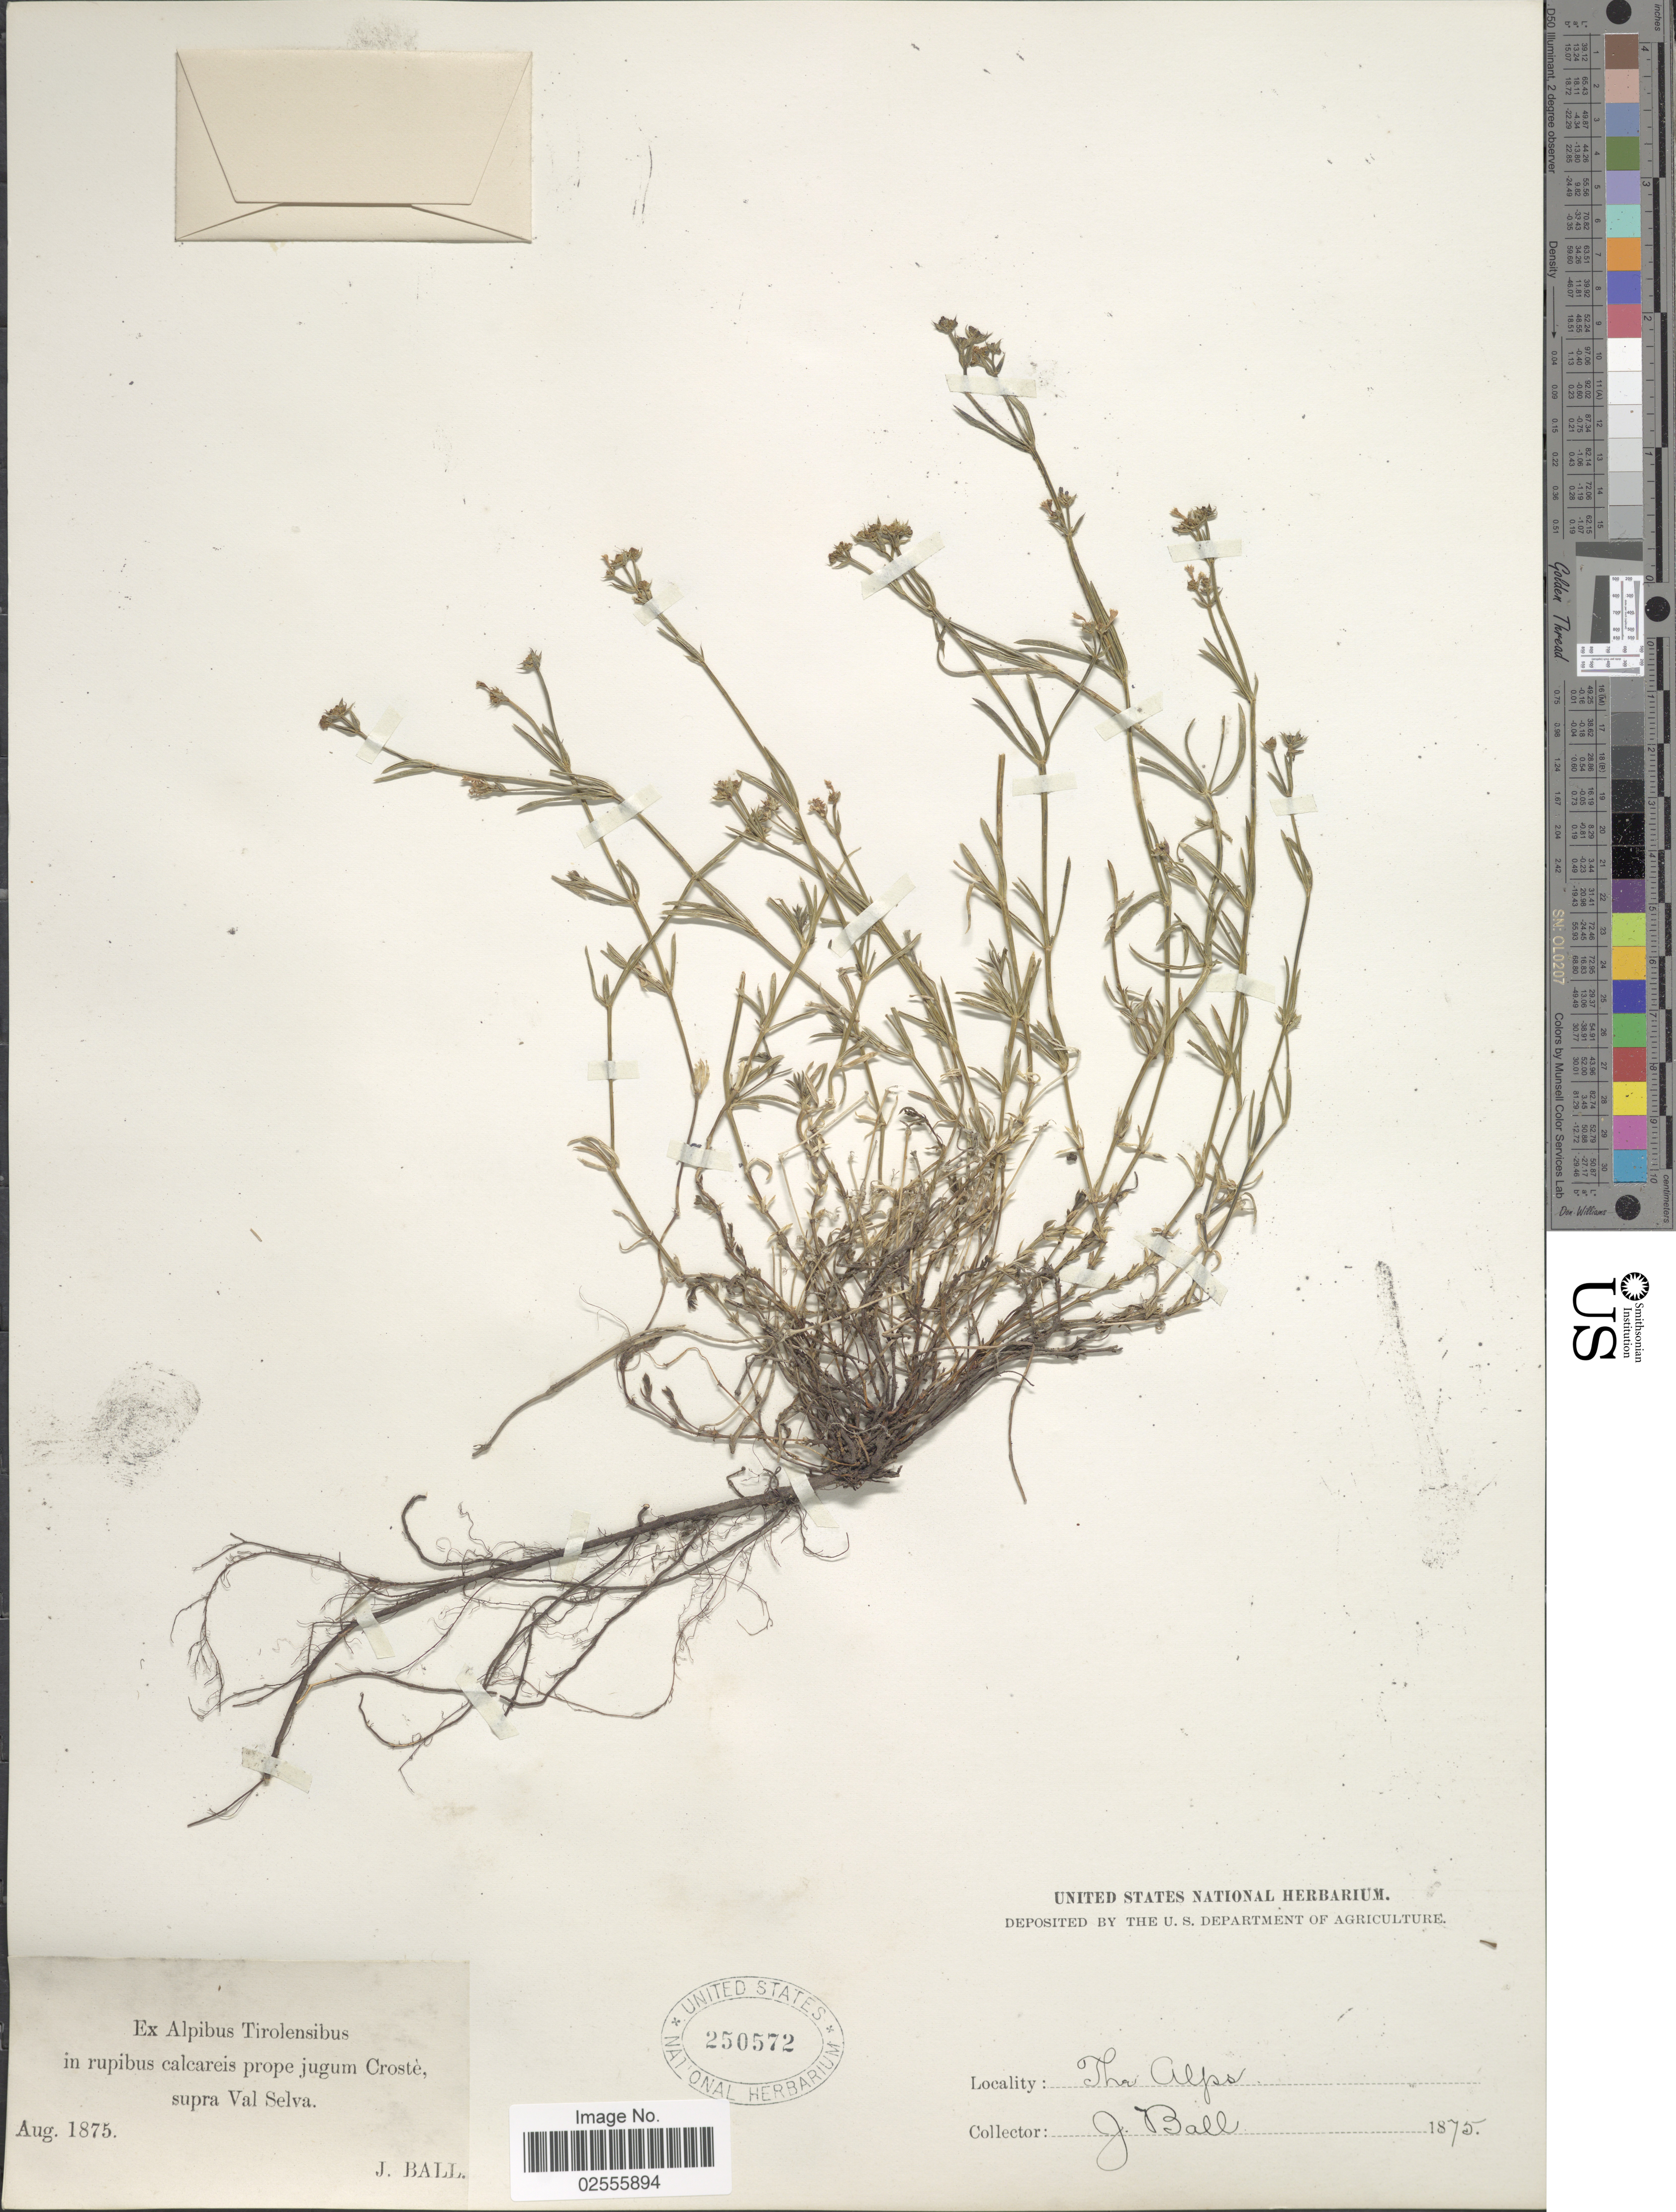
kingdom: Plantae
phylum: Tracheophyta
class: Magnoliopsida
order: Gentianales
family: Rubiaceae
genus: Asperula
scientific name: Asperula sp.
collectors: J. Ball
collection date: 1875-08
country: Italy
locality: The Alps, Ex Alpibus Tirolensibus in rupibus calcareis prope jugum Croste, supra Val Selva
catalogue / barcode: US 250572